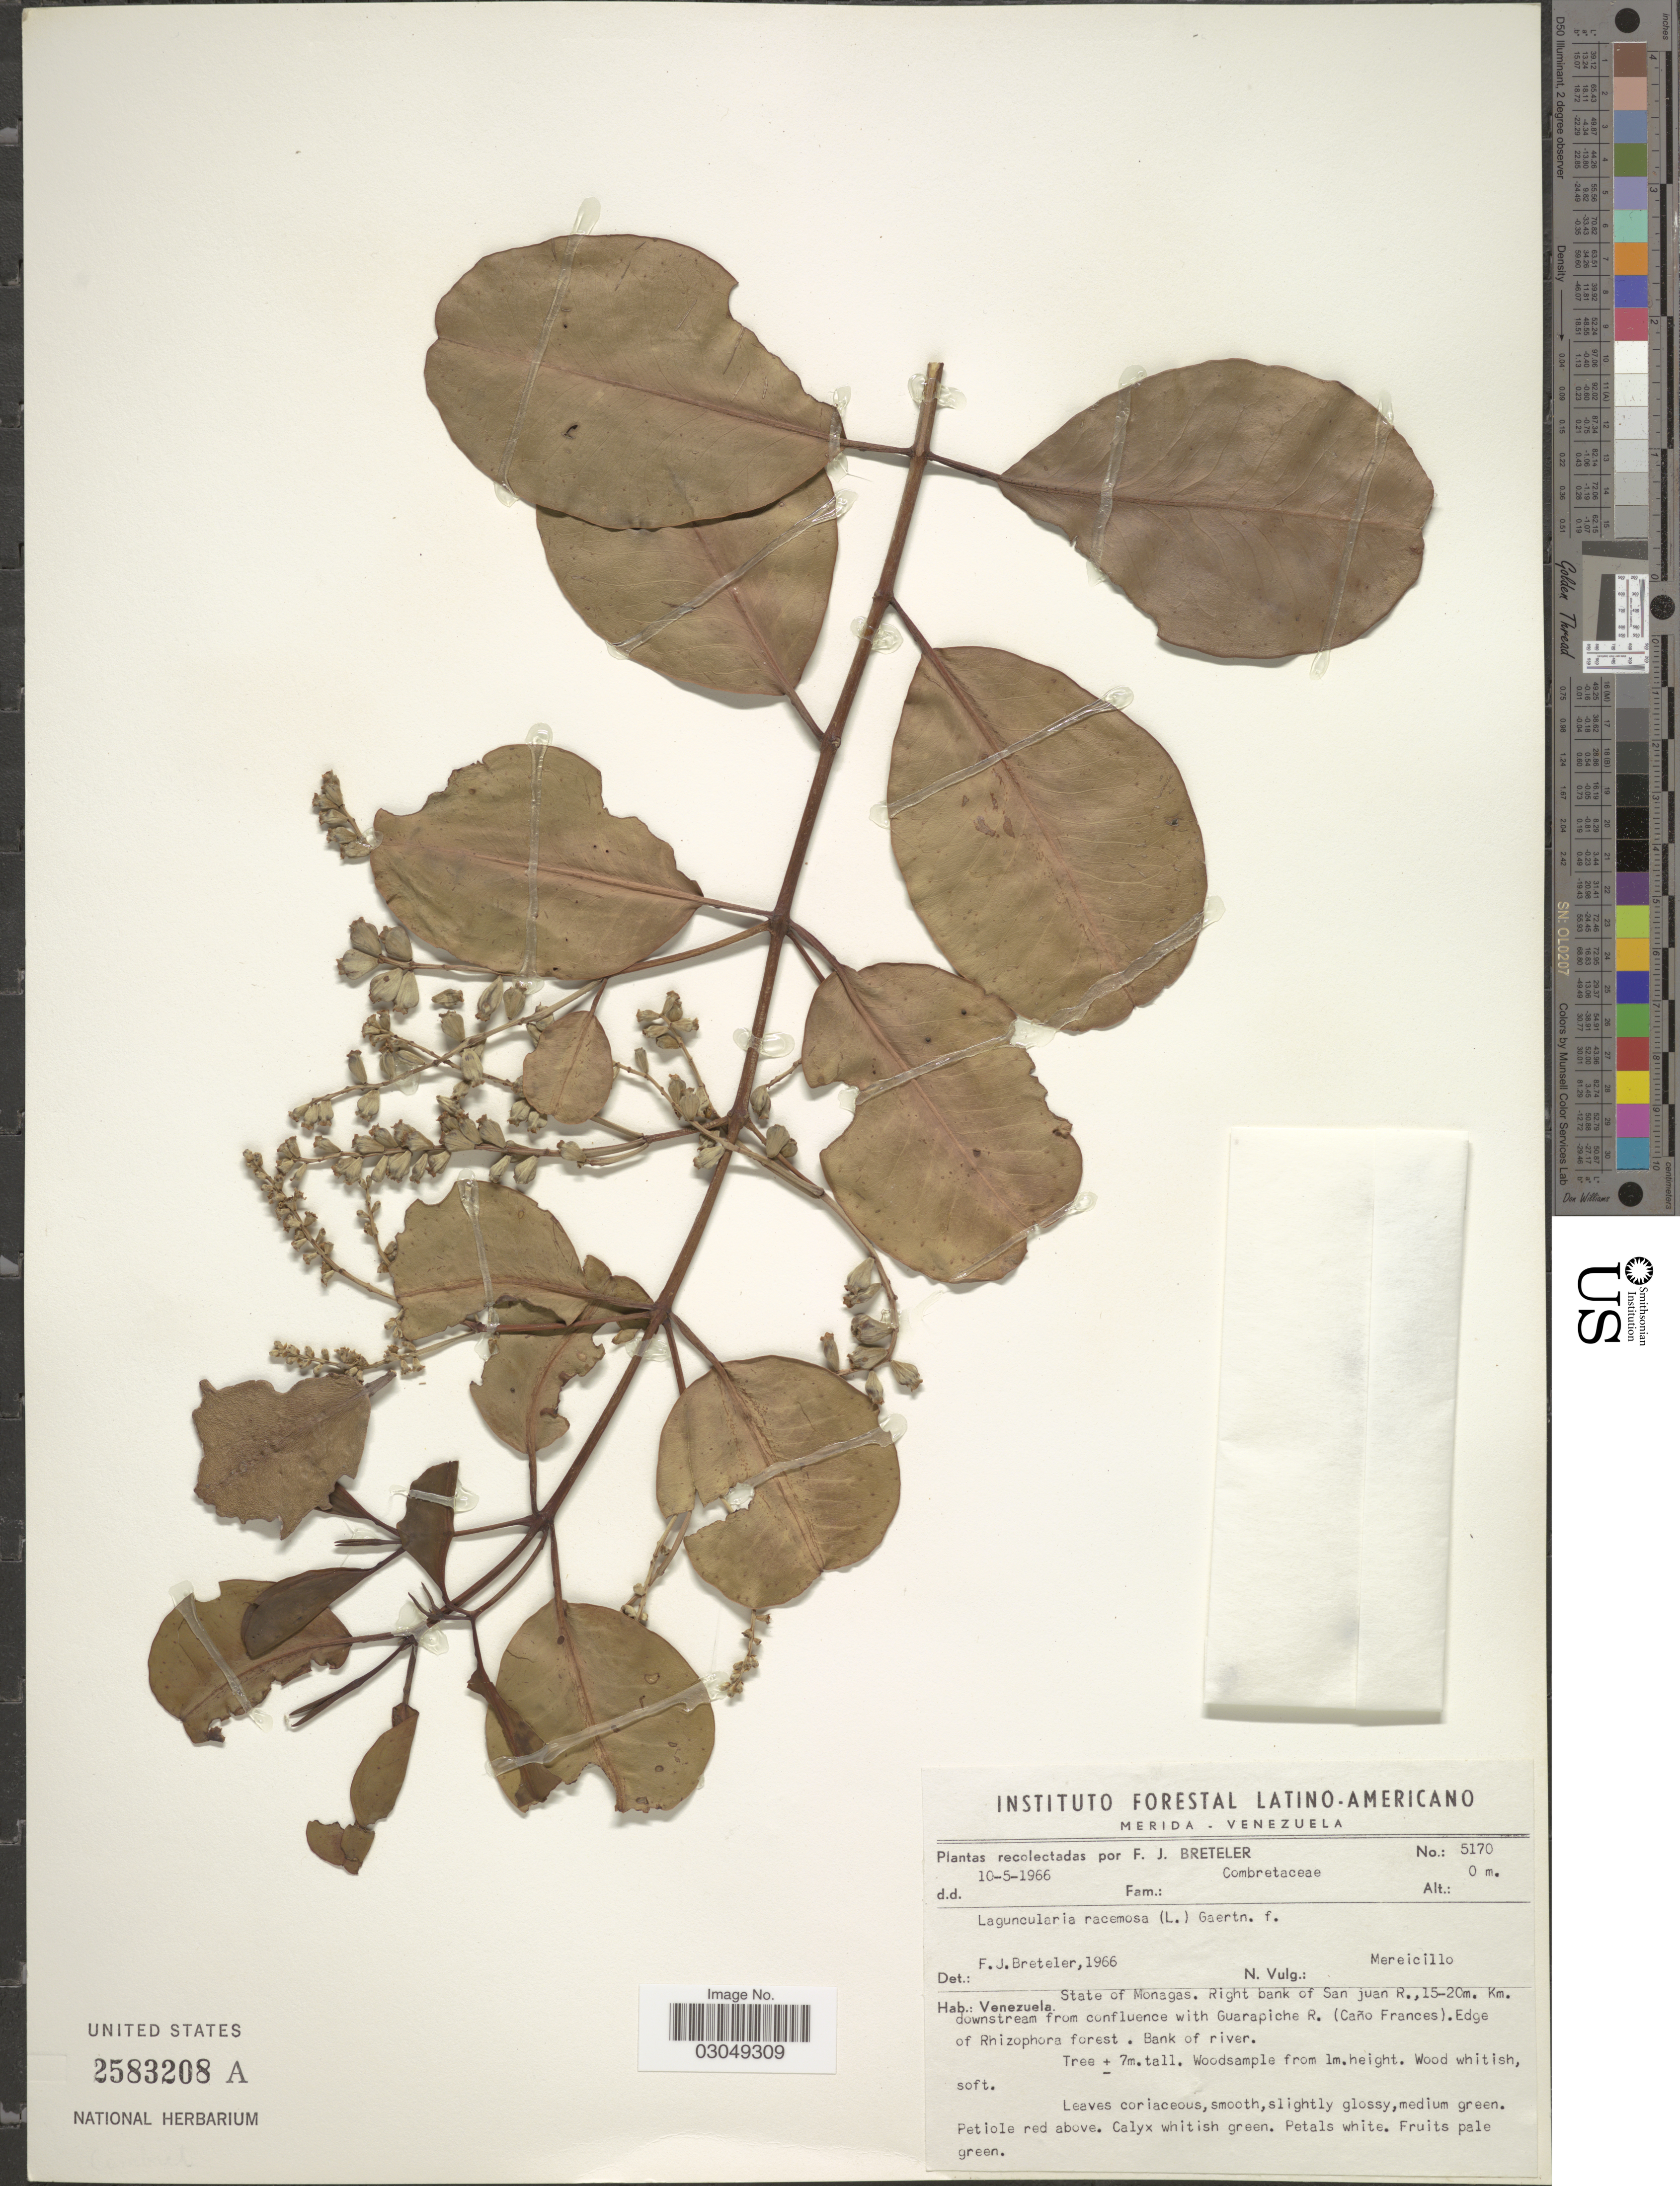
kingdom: Plantae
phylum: Tracheophyta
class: Magnoliopsida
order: Myrtales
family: Combretaceae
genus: Laguncularia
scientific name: Laguncularia racemosa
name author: (L.) C.F. Gaertn.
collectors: F. J. Breteler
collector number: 5170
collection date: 1966-05-10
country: Venezuela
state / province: Monagas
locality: Right bank of San juan R., 15-20m. Km. downstream from confluence with Guarapiche R. (Caño Frances). Edge of Rhizophora forest. Bank of river.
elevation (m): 0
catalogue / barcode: US 2583208A